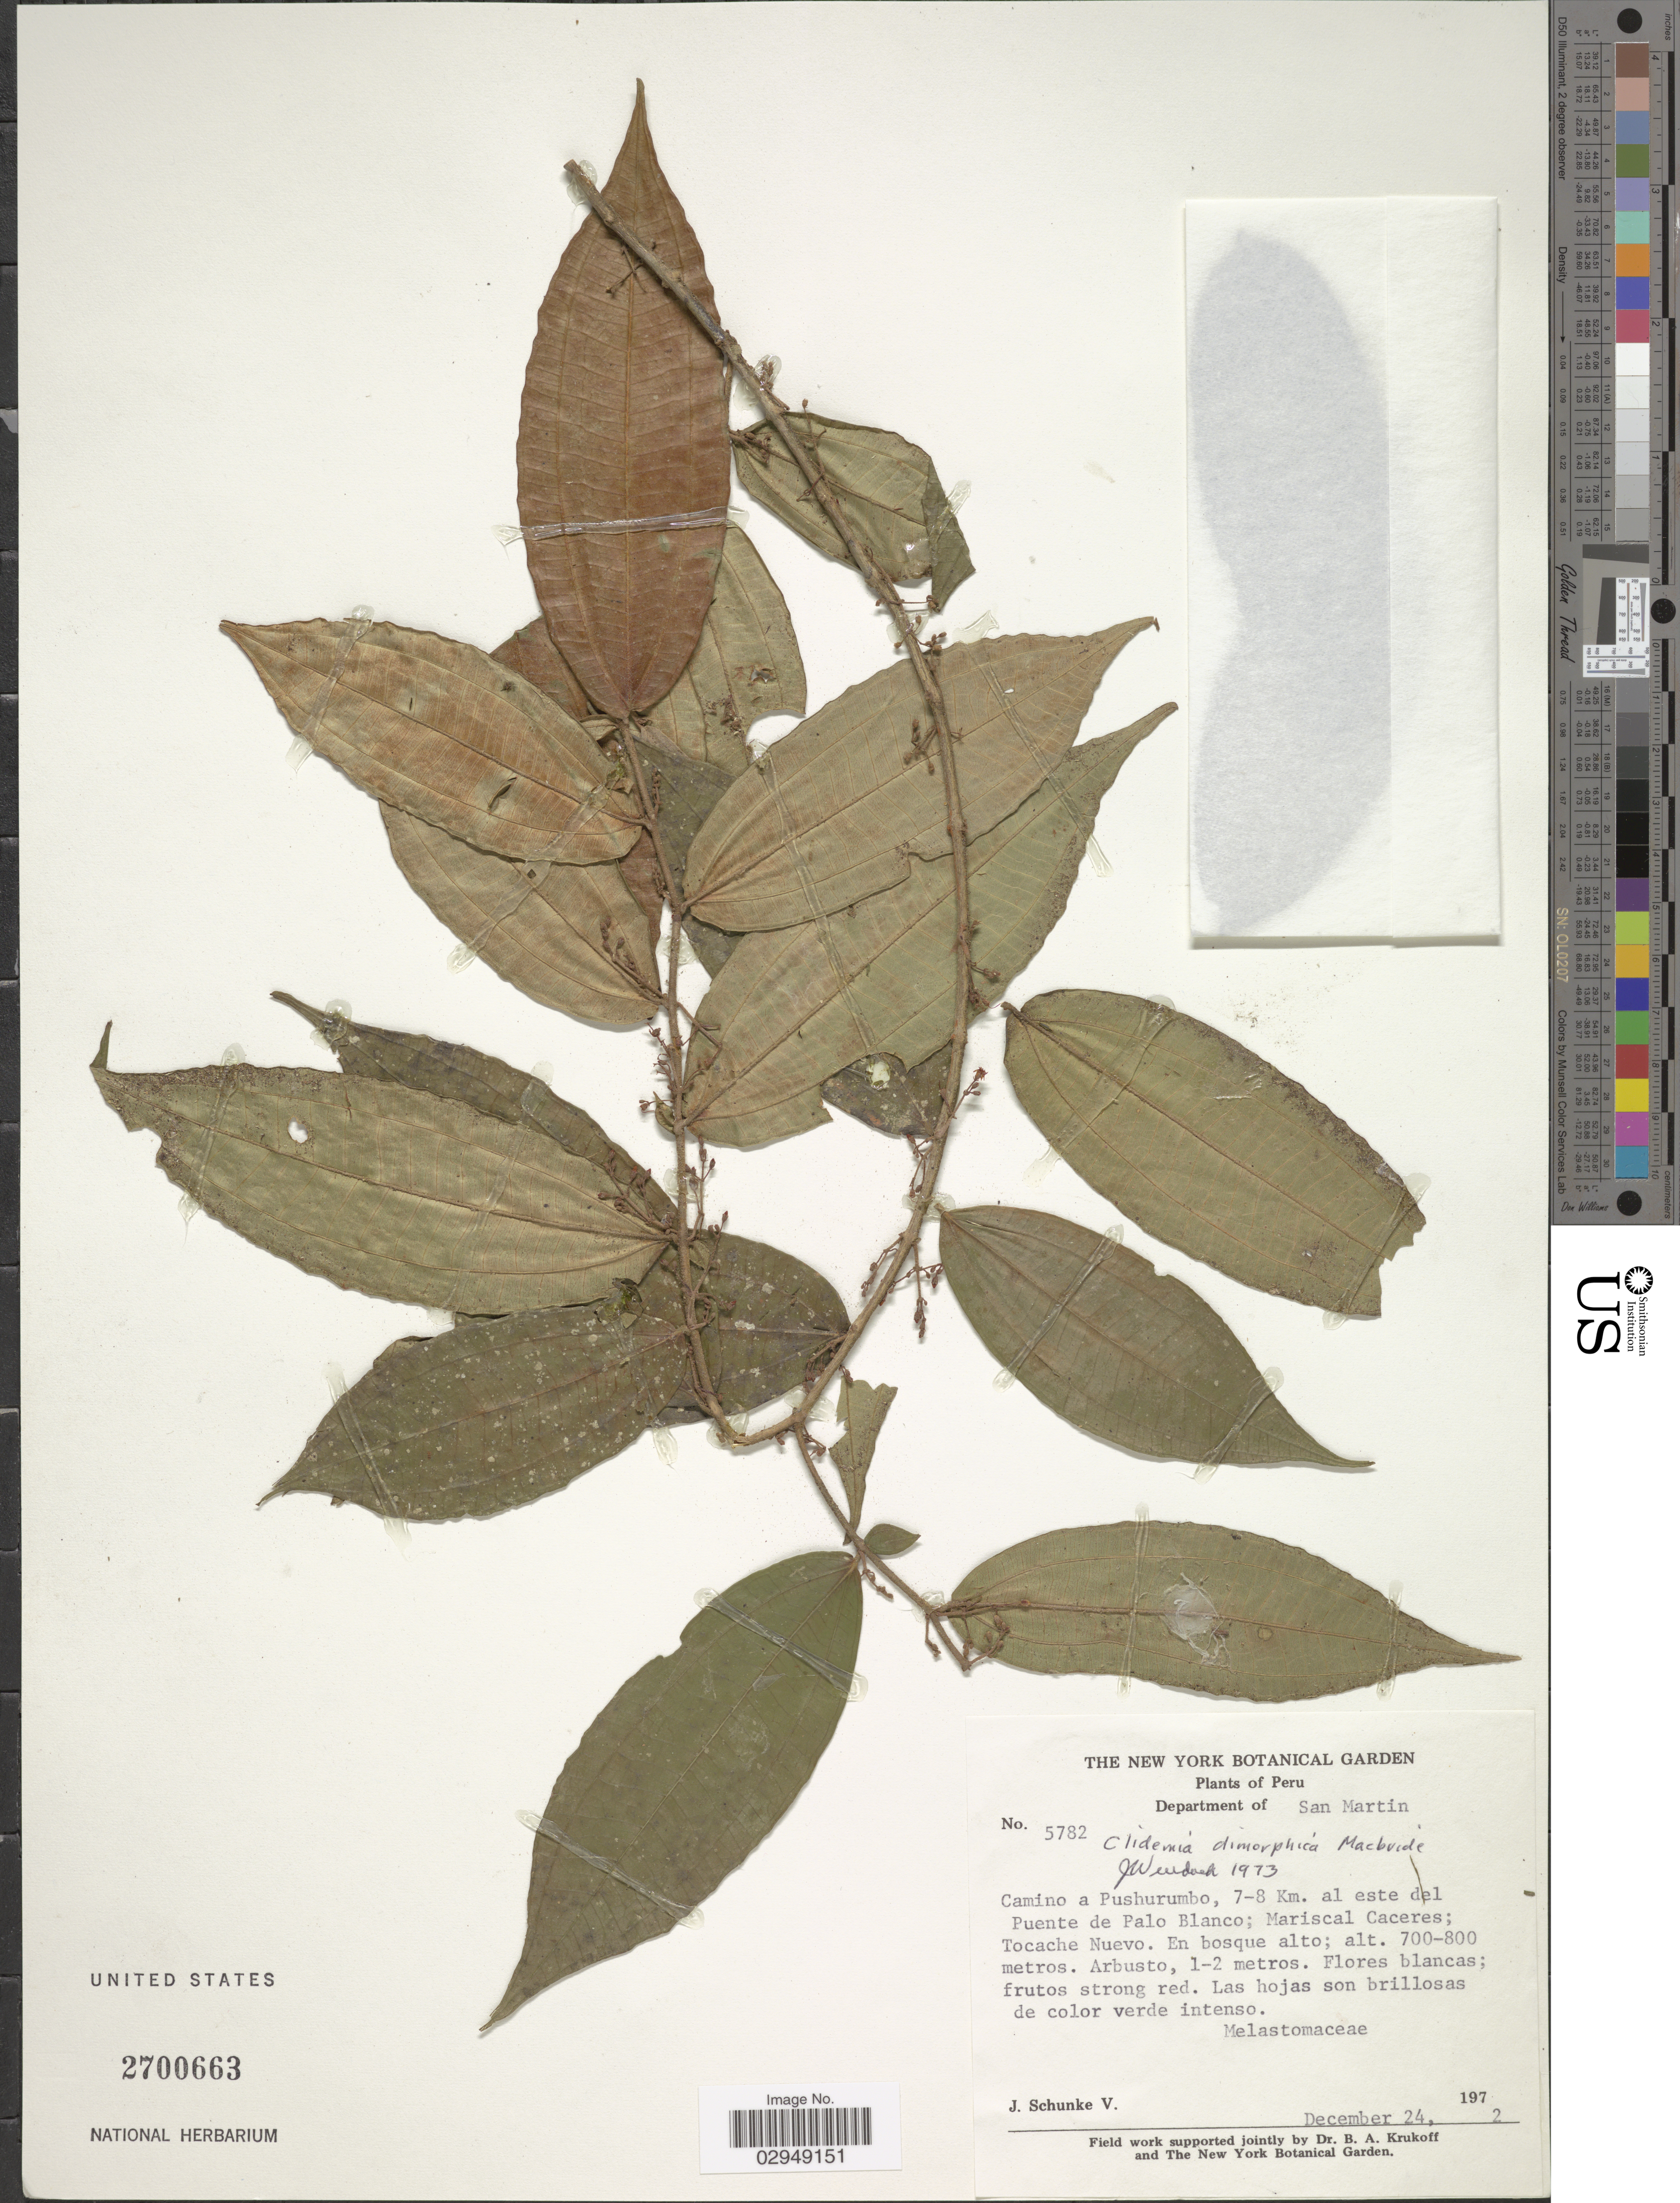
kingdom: Plantae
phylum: Tracheophyta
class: Magnoliopsida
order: Myrtales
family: Melastomataceae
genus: Clidemia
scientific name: Clidemia dimorphica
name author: J.F. Macbr.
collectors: J. Schunke Vigo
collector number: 5782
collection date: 1972-12-24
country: Peru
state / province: San Martín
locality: Department of San Martin, Camino a Pushurumbo, 7-8 Km. al este del Puente de Palo Blanco, Mariscal Caceres, Tocache Nuevo.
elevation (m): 700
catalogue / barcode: US 2700663